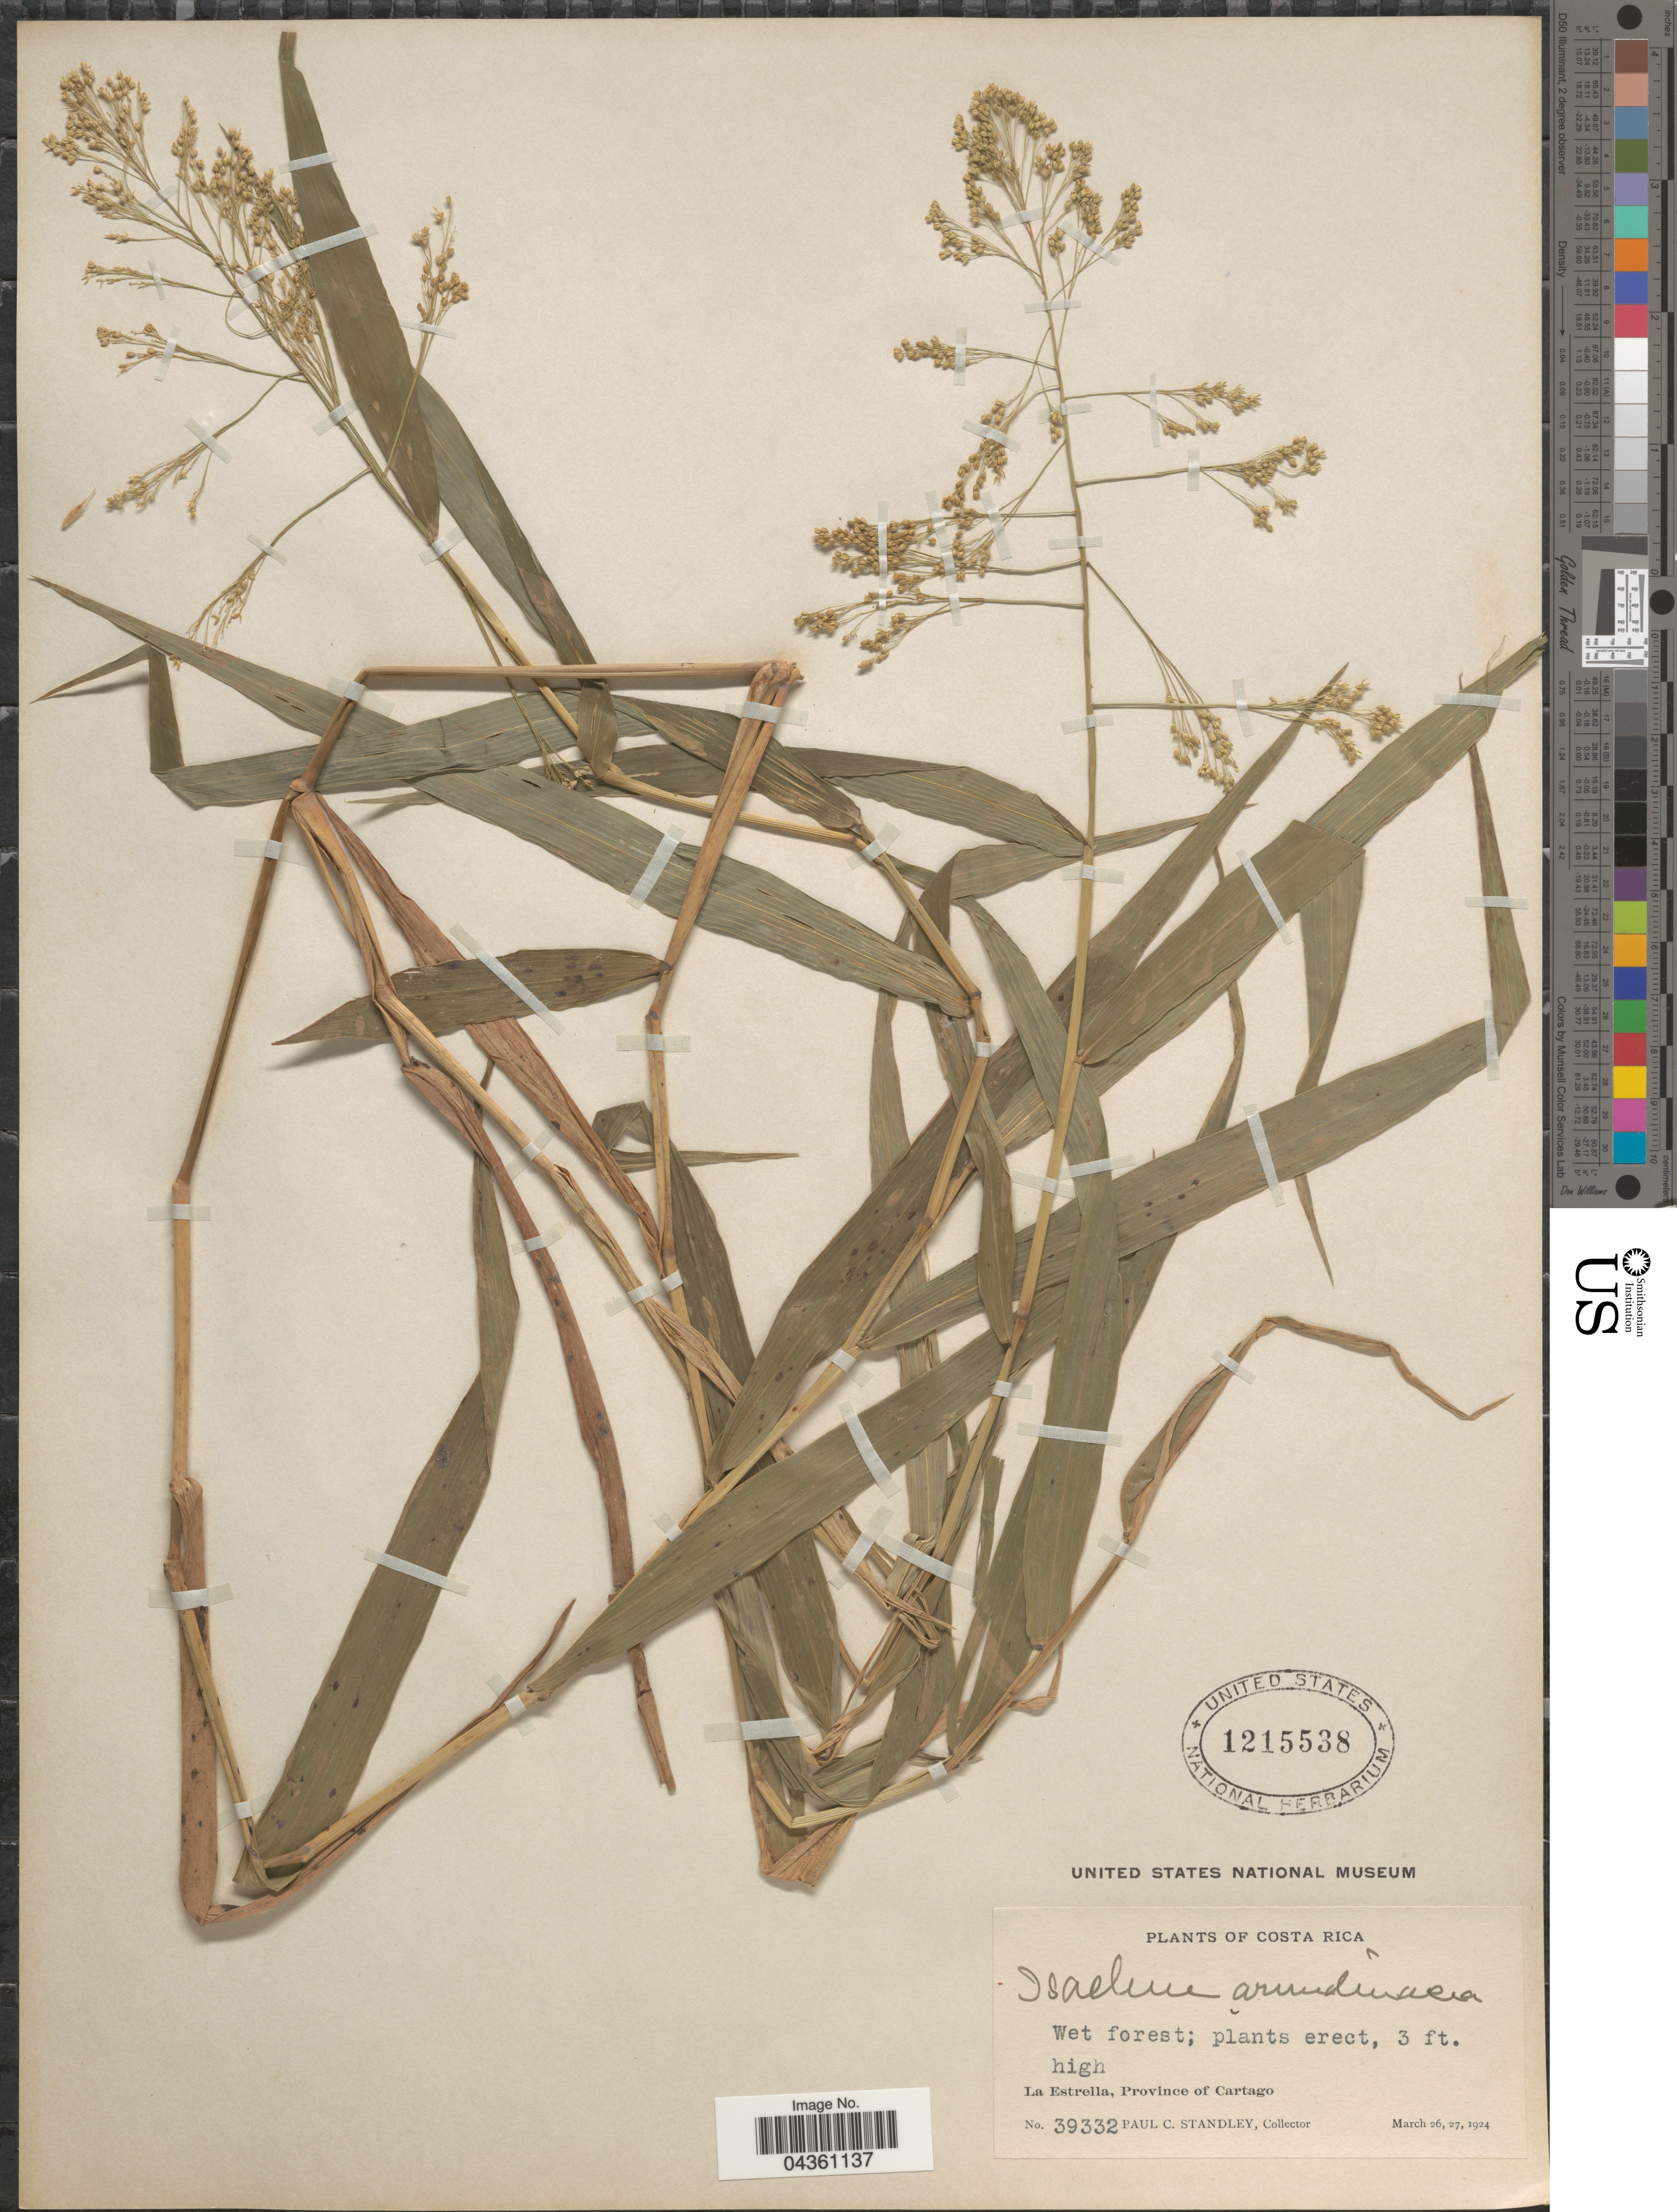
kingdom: Plantae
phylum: Tracheophyta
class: Liliopsida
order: Poales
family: Poaceae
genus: Isachne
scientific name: Isachne arundinacea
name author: (Sw.) Griseb.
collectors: P. C. Standley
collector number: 39332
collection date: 1924-03-26/1924-03-27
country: Costa Rica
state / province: Cartago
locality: La Estrella.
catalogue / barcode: US 1215538